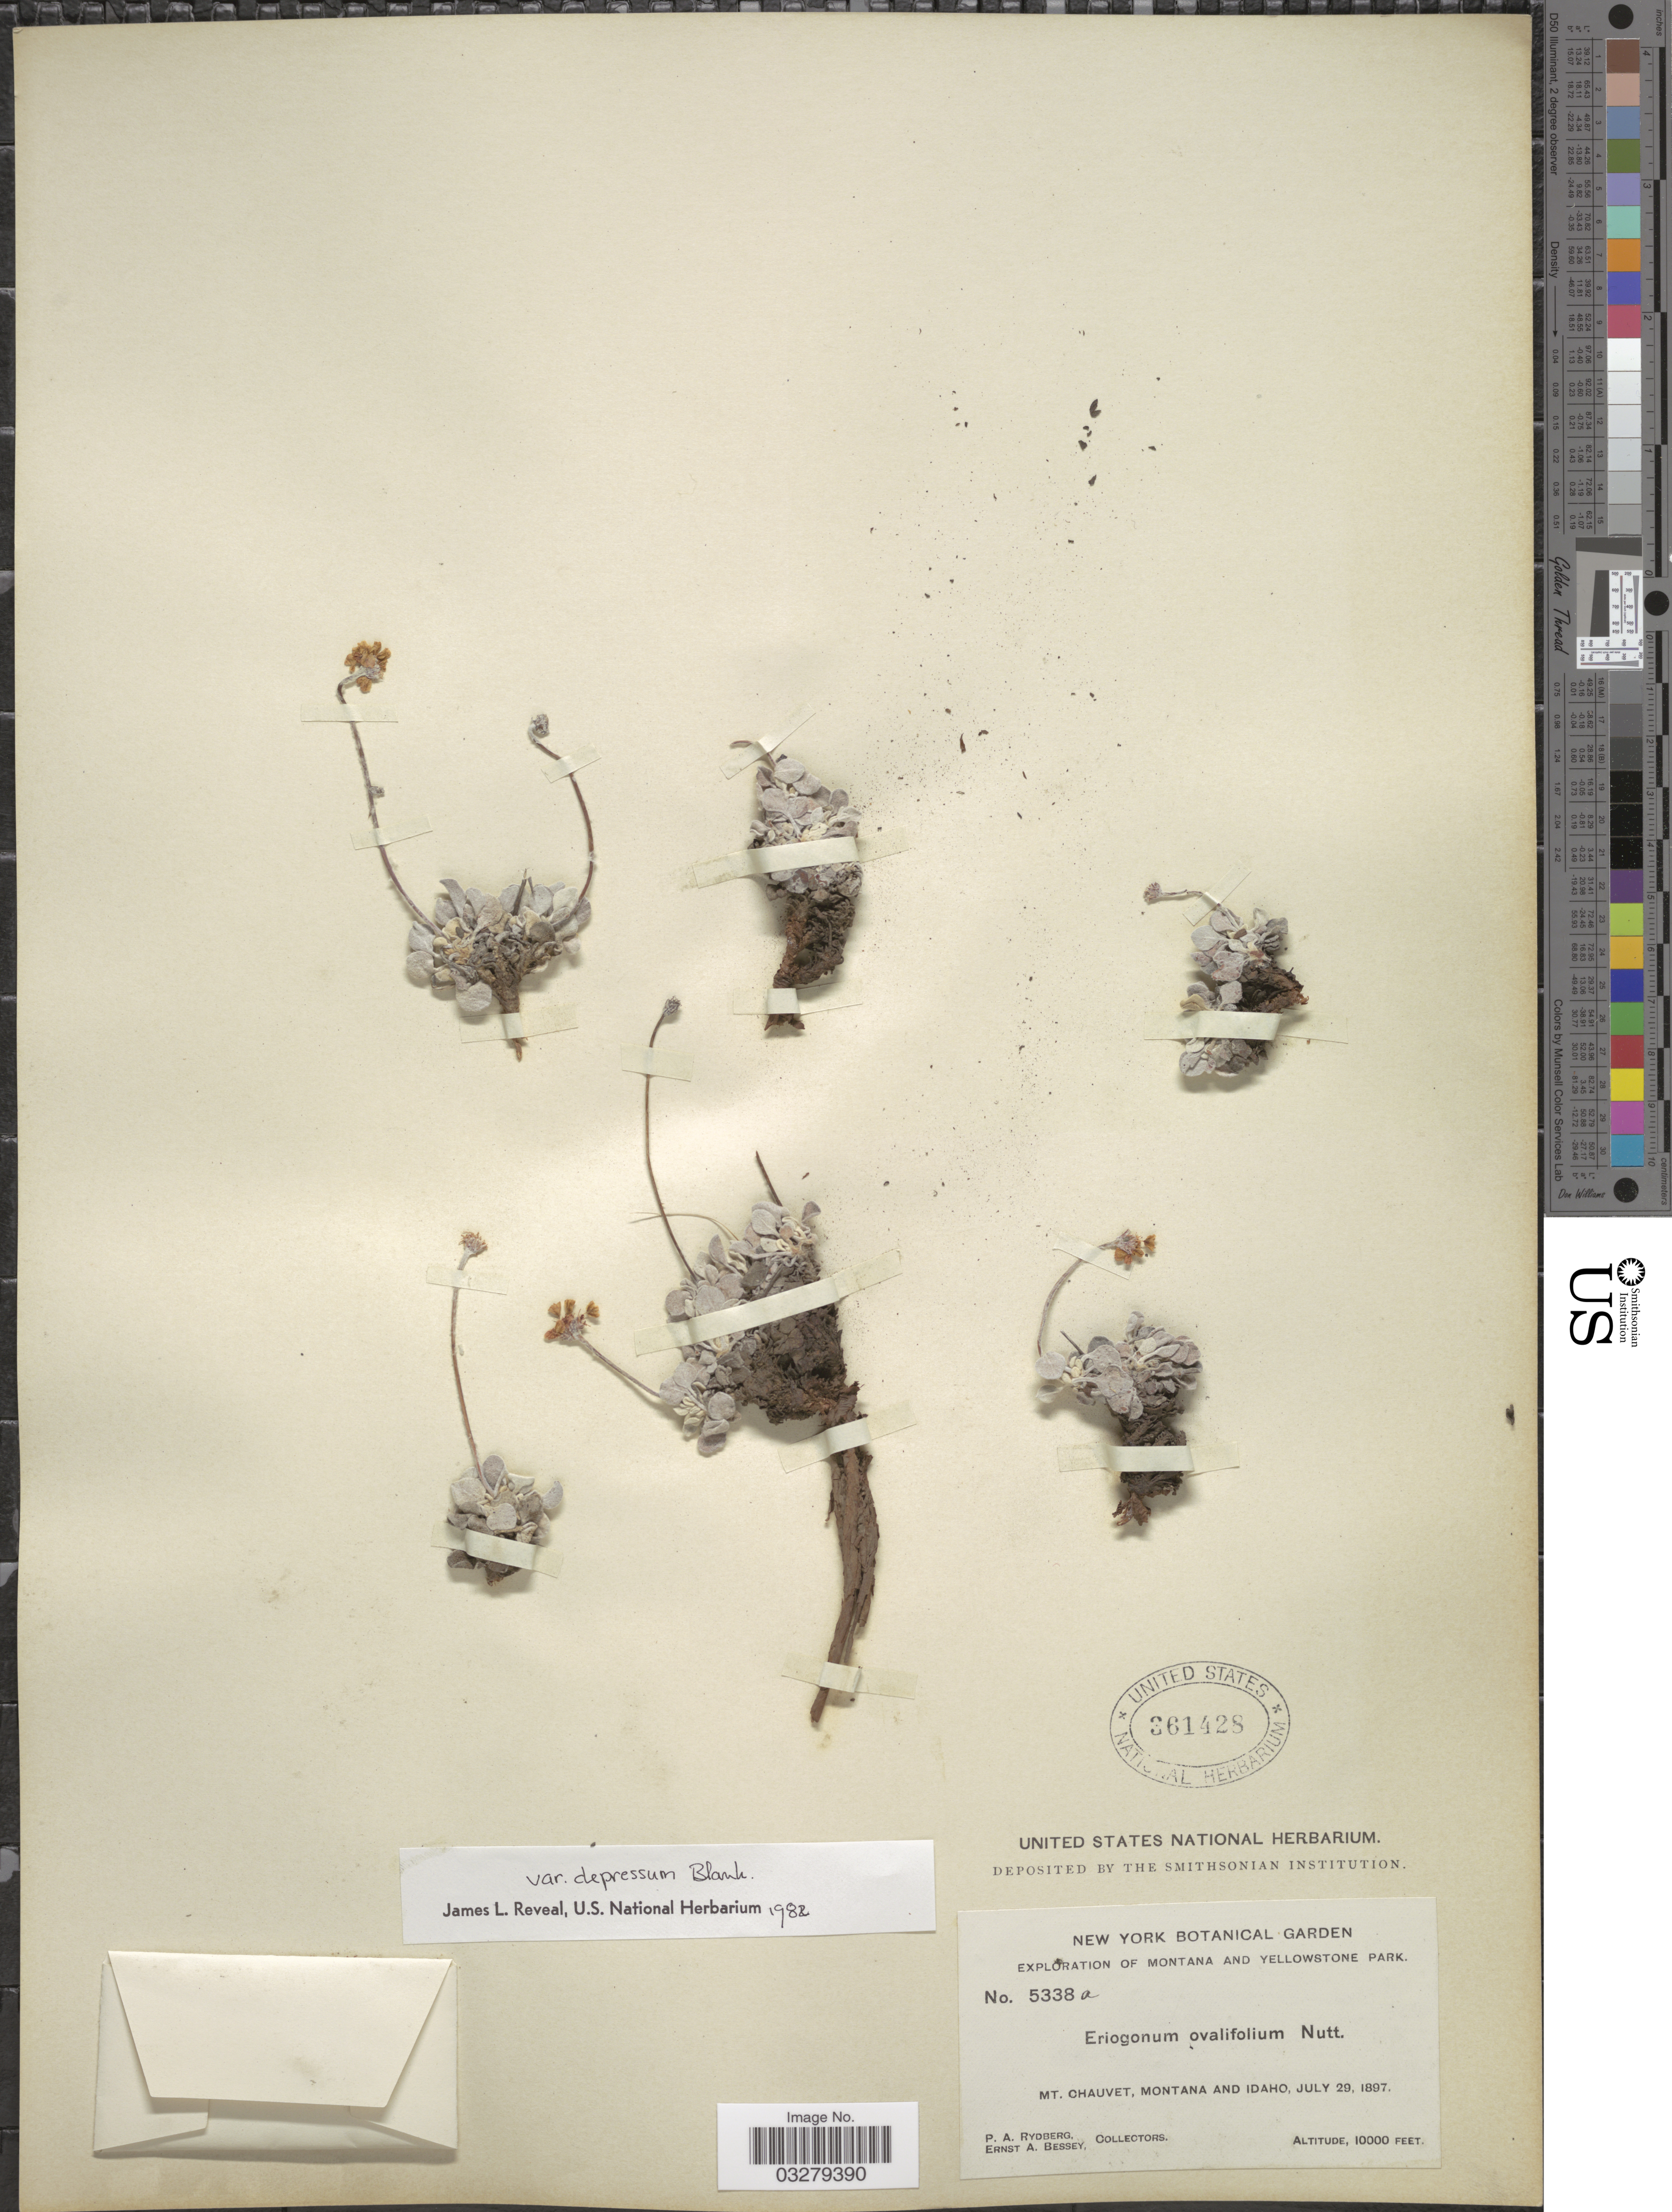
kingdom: Plantae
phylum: Tracheophyta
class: Magnoliopsida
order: Caryophyllales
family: Polygonaceae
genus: Eriogonum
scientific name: Eriogonum ovalifolium var. depressum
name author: Blank.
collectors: P. A. Rydberg & E. A. Bessey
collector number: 5338a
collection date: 1897-07-29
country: United States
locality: Montana and Yellowstone Park, Mt. Chauvet, Montana and Idaho.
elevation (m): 3048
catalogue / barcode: US 361428